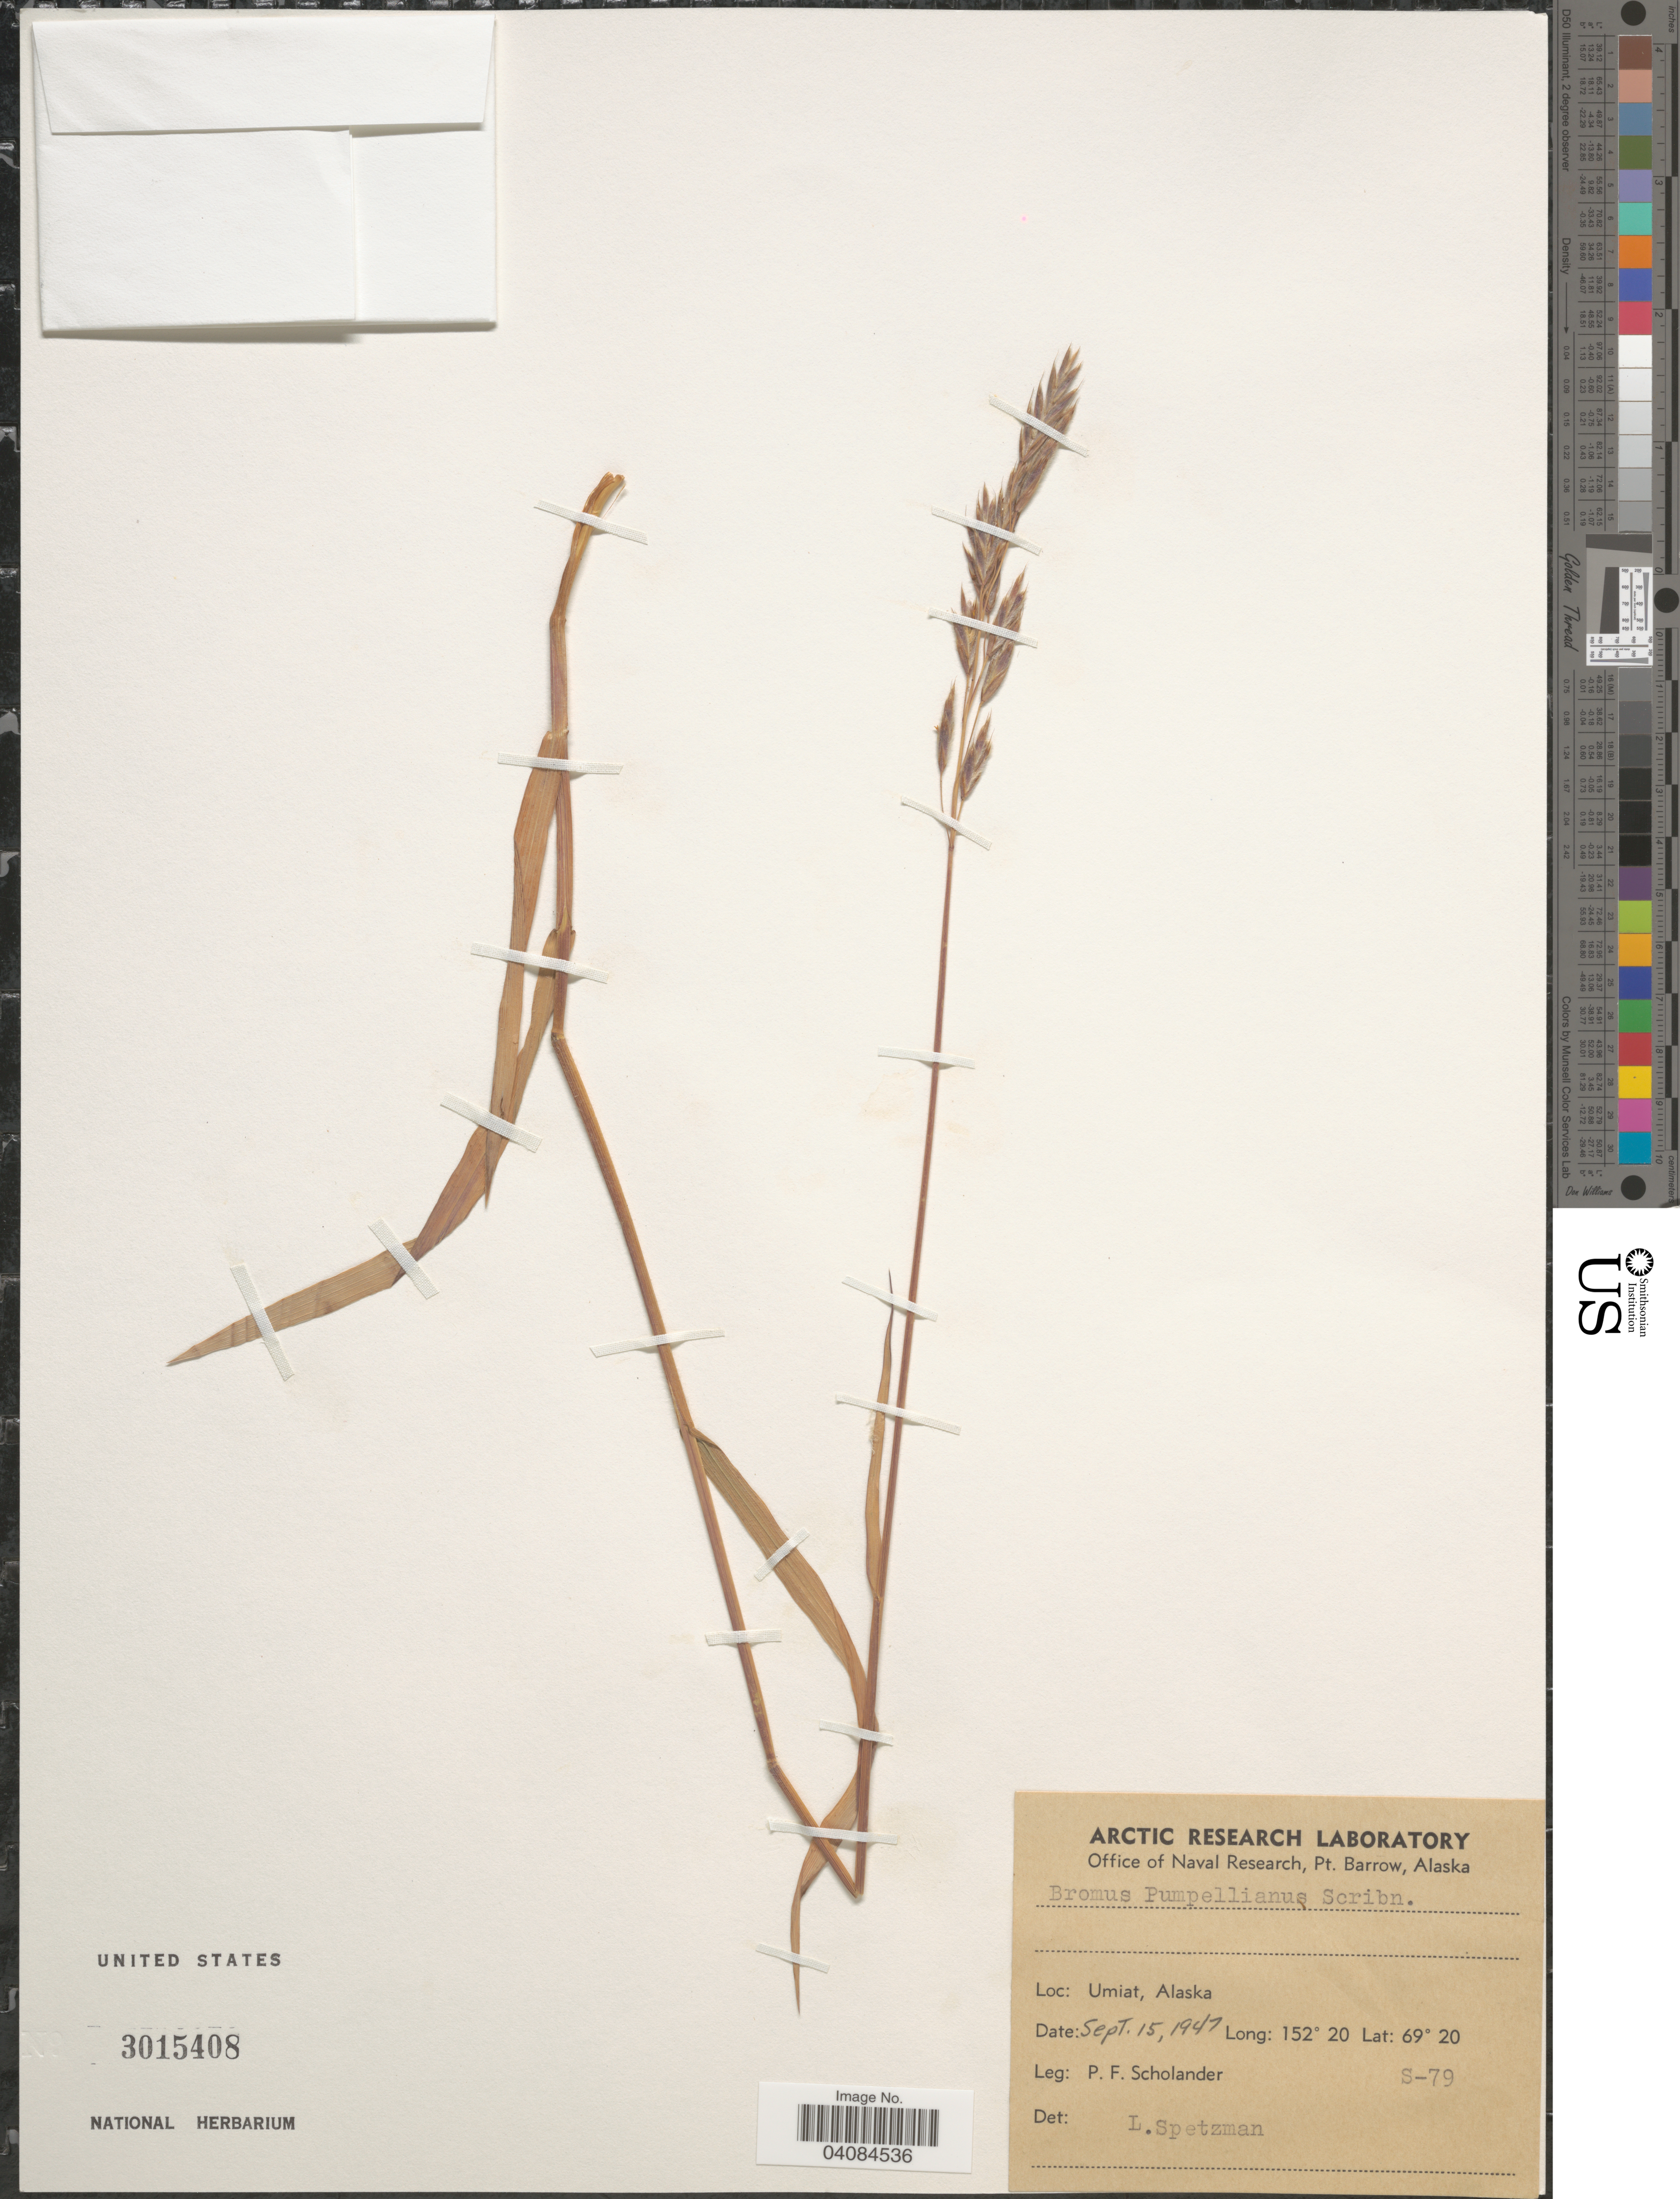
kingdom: Plantae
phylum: Tracheophyta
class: Liliopsida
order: Poales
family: Poaceae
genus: Bromus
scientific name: Bromus pumpellianus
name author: Scribn.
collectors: P. Scholander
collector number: S-79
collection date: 1947-09-15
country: United States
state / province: Alaska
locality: Umiat.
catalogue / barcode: US 3015408